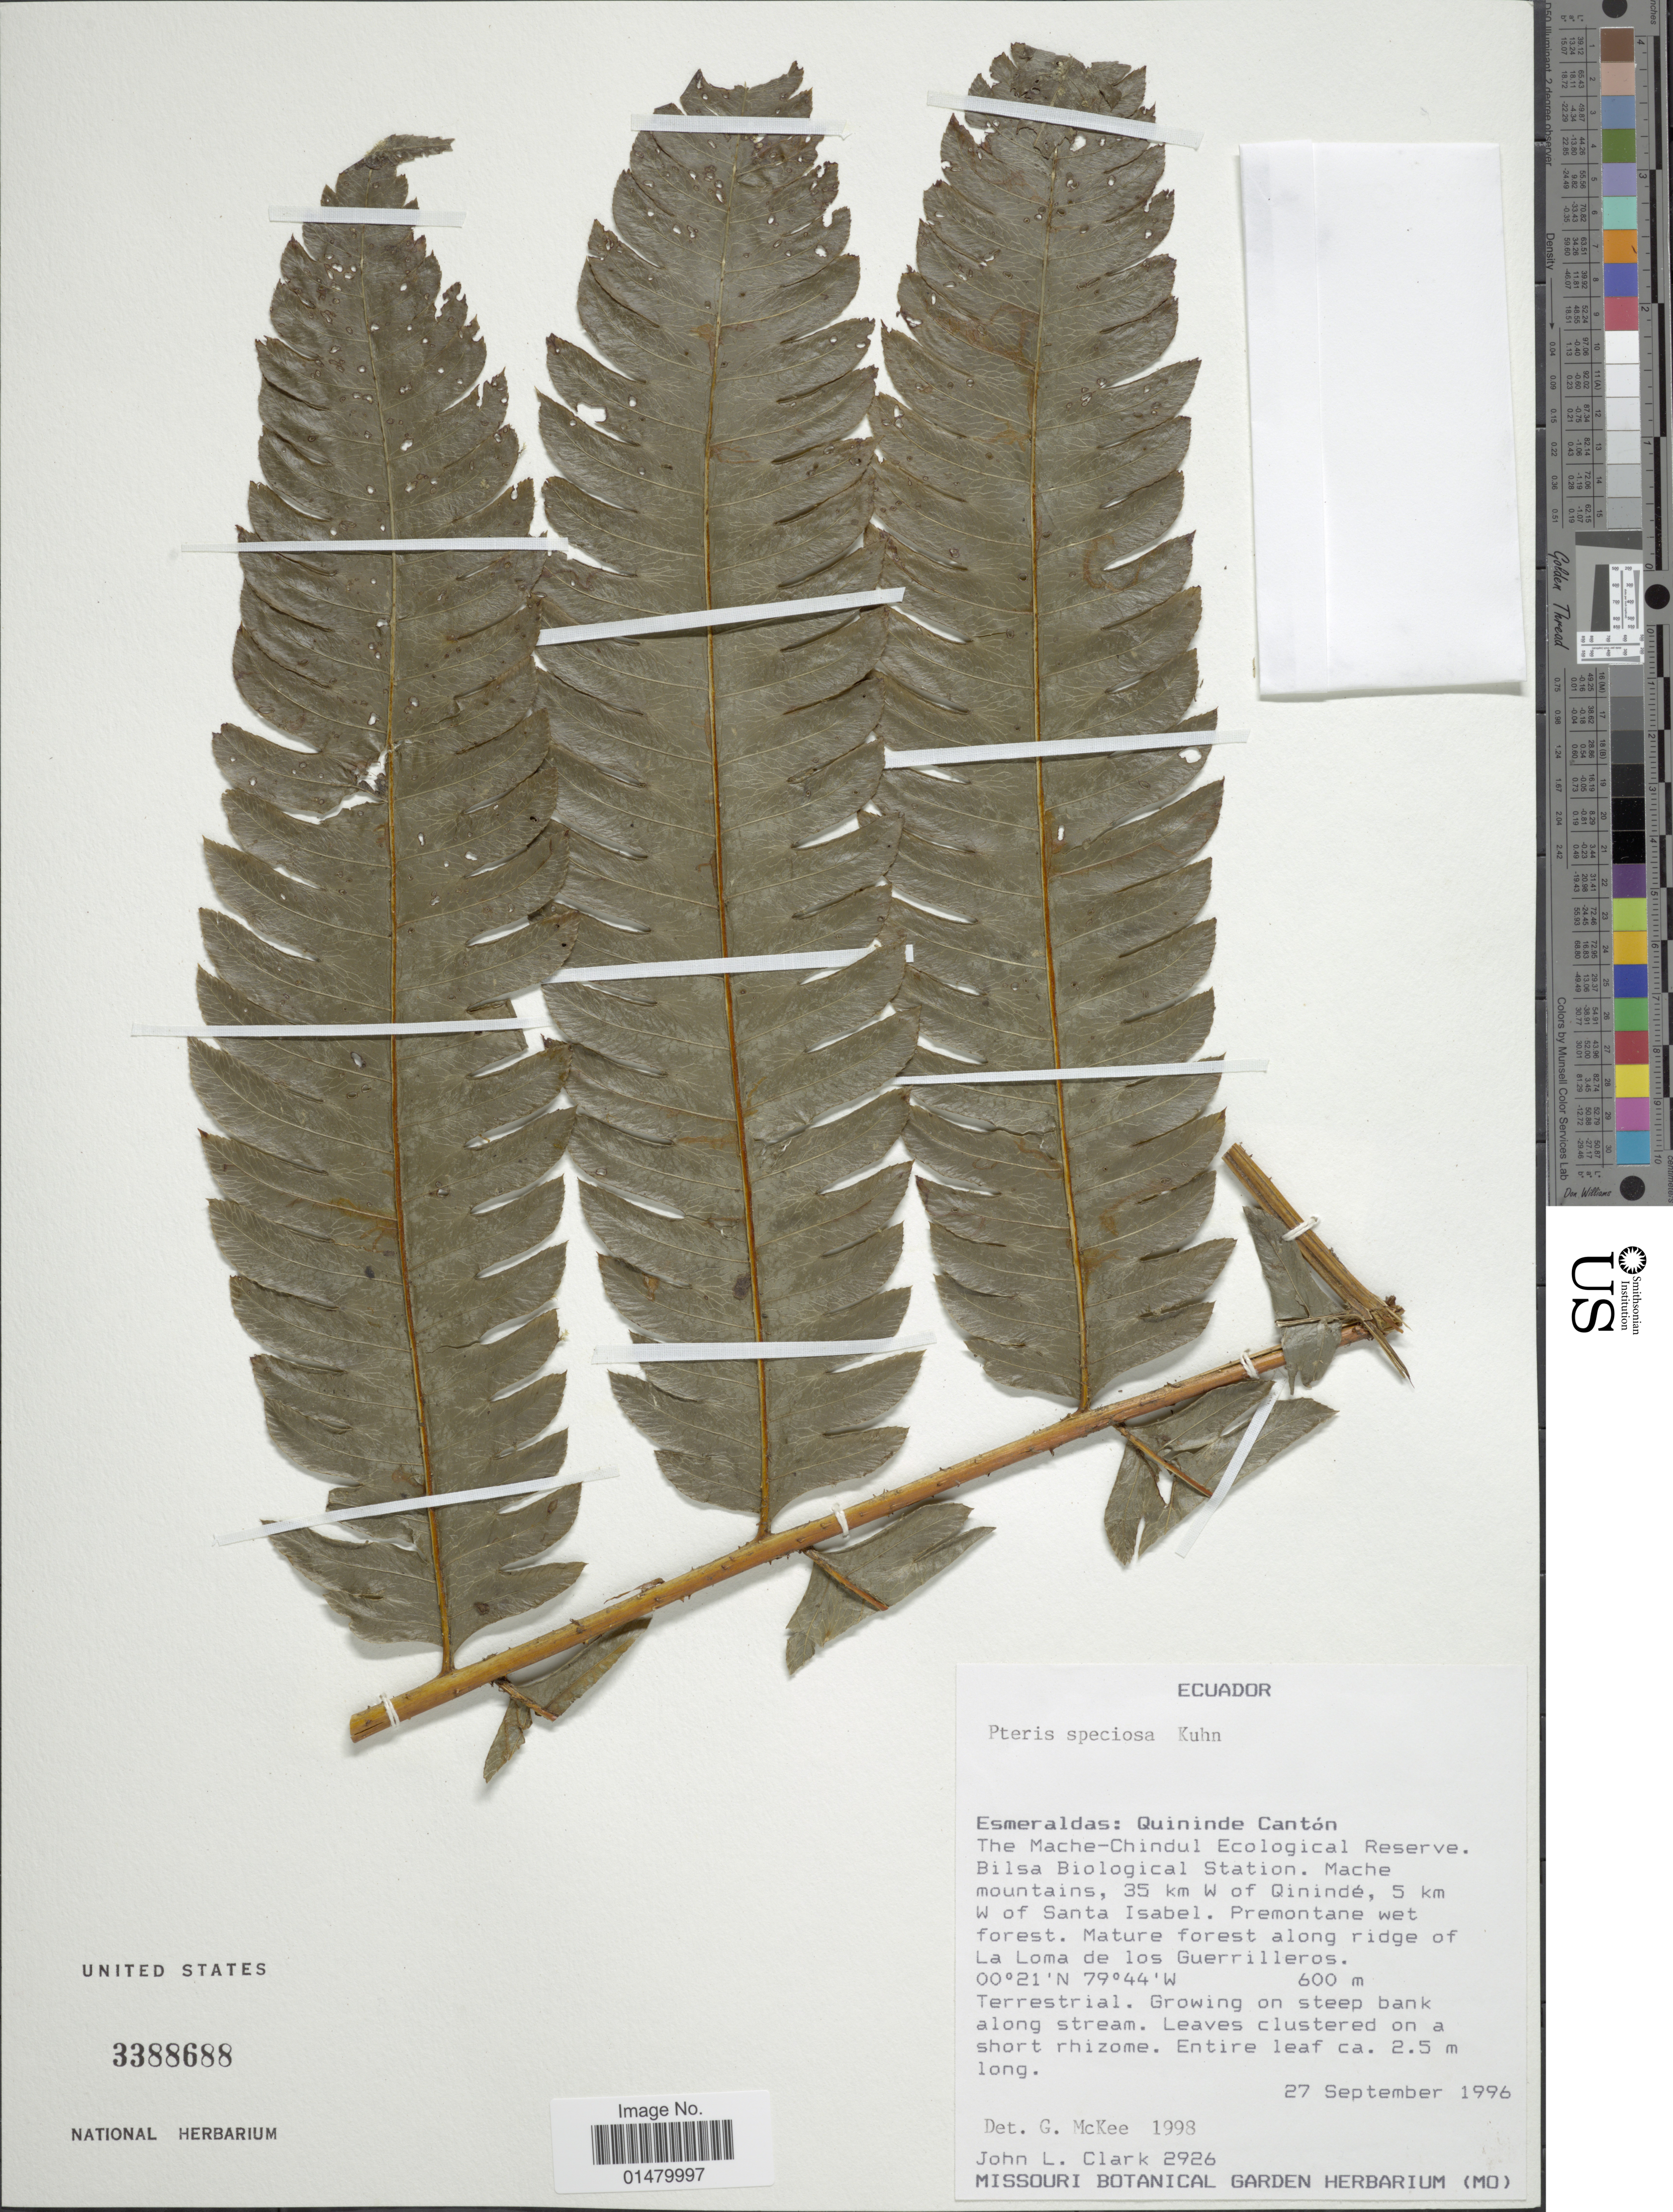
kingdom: Plantae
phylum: Tracheophyta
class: Polypodiopsida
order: Polypodiales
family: Pteridaceae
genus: Pteris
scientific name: Pteris speciosa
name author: Mett. ex Kuhn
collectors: J. L. Clark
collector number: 2926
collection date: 1996-09-27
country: Ecuador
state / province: Esmeraldas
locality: Quininde Canton. The Mache-Chindul Ecological Reserve. Bilsa Biological Station, Mache mountains, 35 km W of Qininde, 5 km W of Santa Isabel. Forest along ridge of La Loma de los Guerrilleros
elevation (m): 600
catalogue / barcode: US 3388688